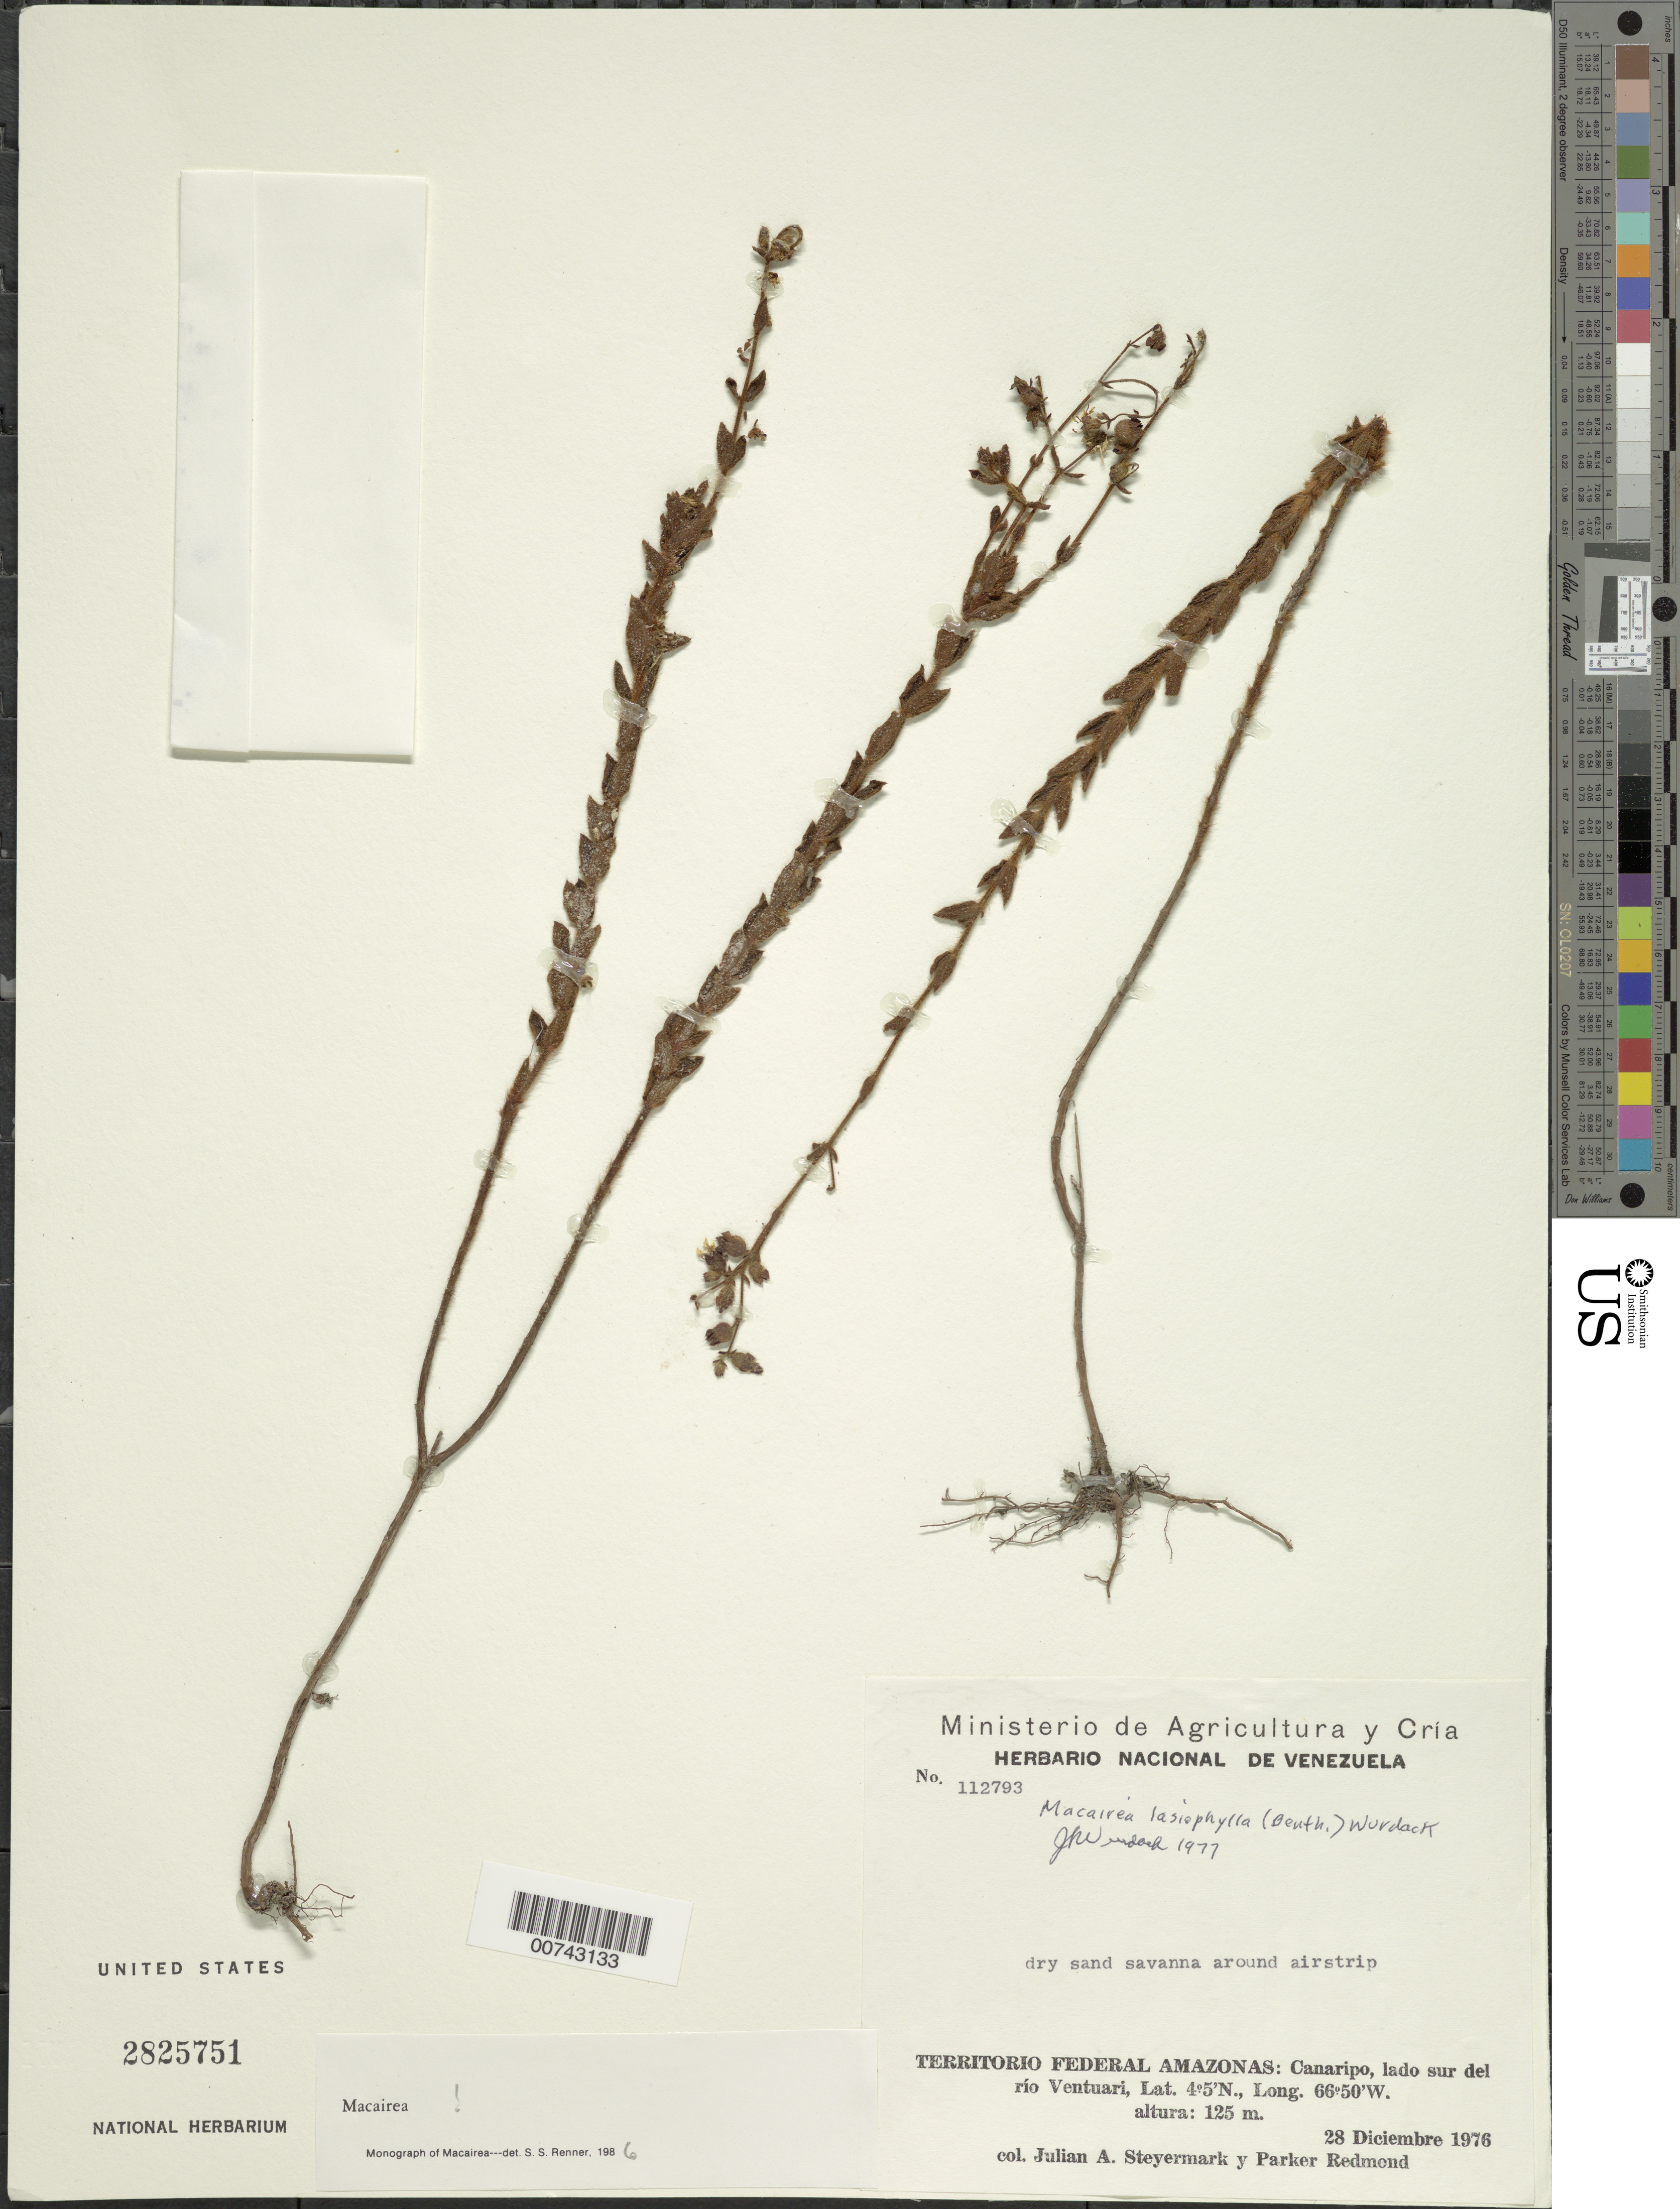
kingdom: Plantae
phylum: Tracheophyta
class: Magnoliopsida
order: Myrtales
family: Melastomataceae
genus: Macairea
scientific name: Macairea lasiophylla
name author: (Benth.) Wurdack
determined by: Wurdack, John J., (US), US (UNITED STATES)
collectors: J. Steyermark & P. Redmond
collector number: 112793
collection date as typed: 28-Dec-76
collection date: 1976-12-28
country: Venezuela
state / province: Amazonas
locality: Canaripo, lado sur del Río Ventuari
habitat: Dry sand savanna around airstrip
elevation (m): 125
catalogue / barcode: US 2825751